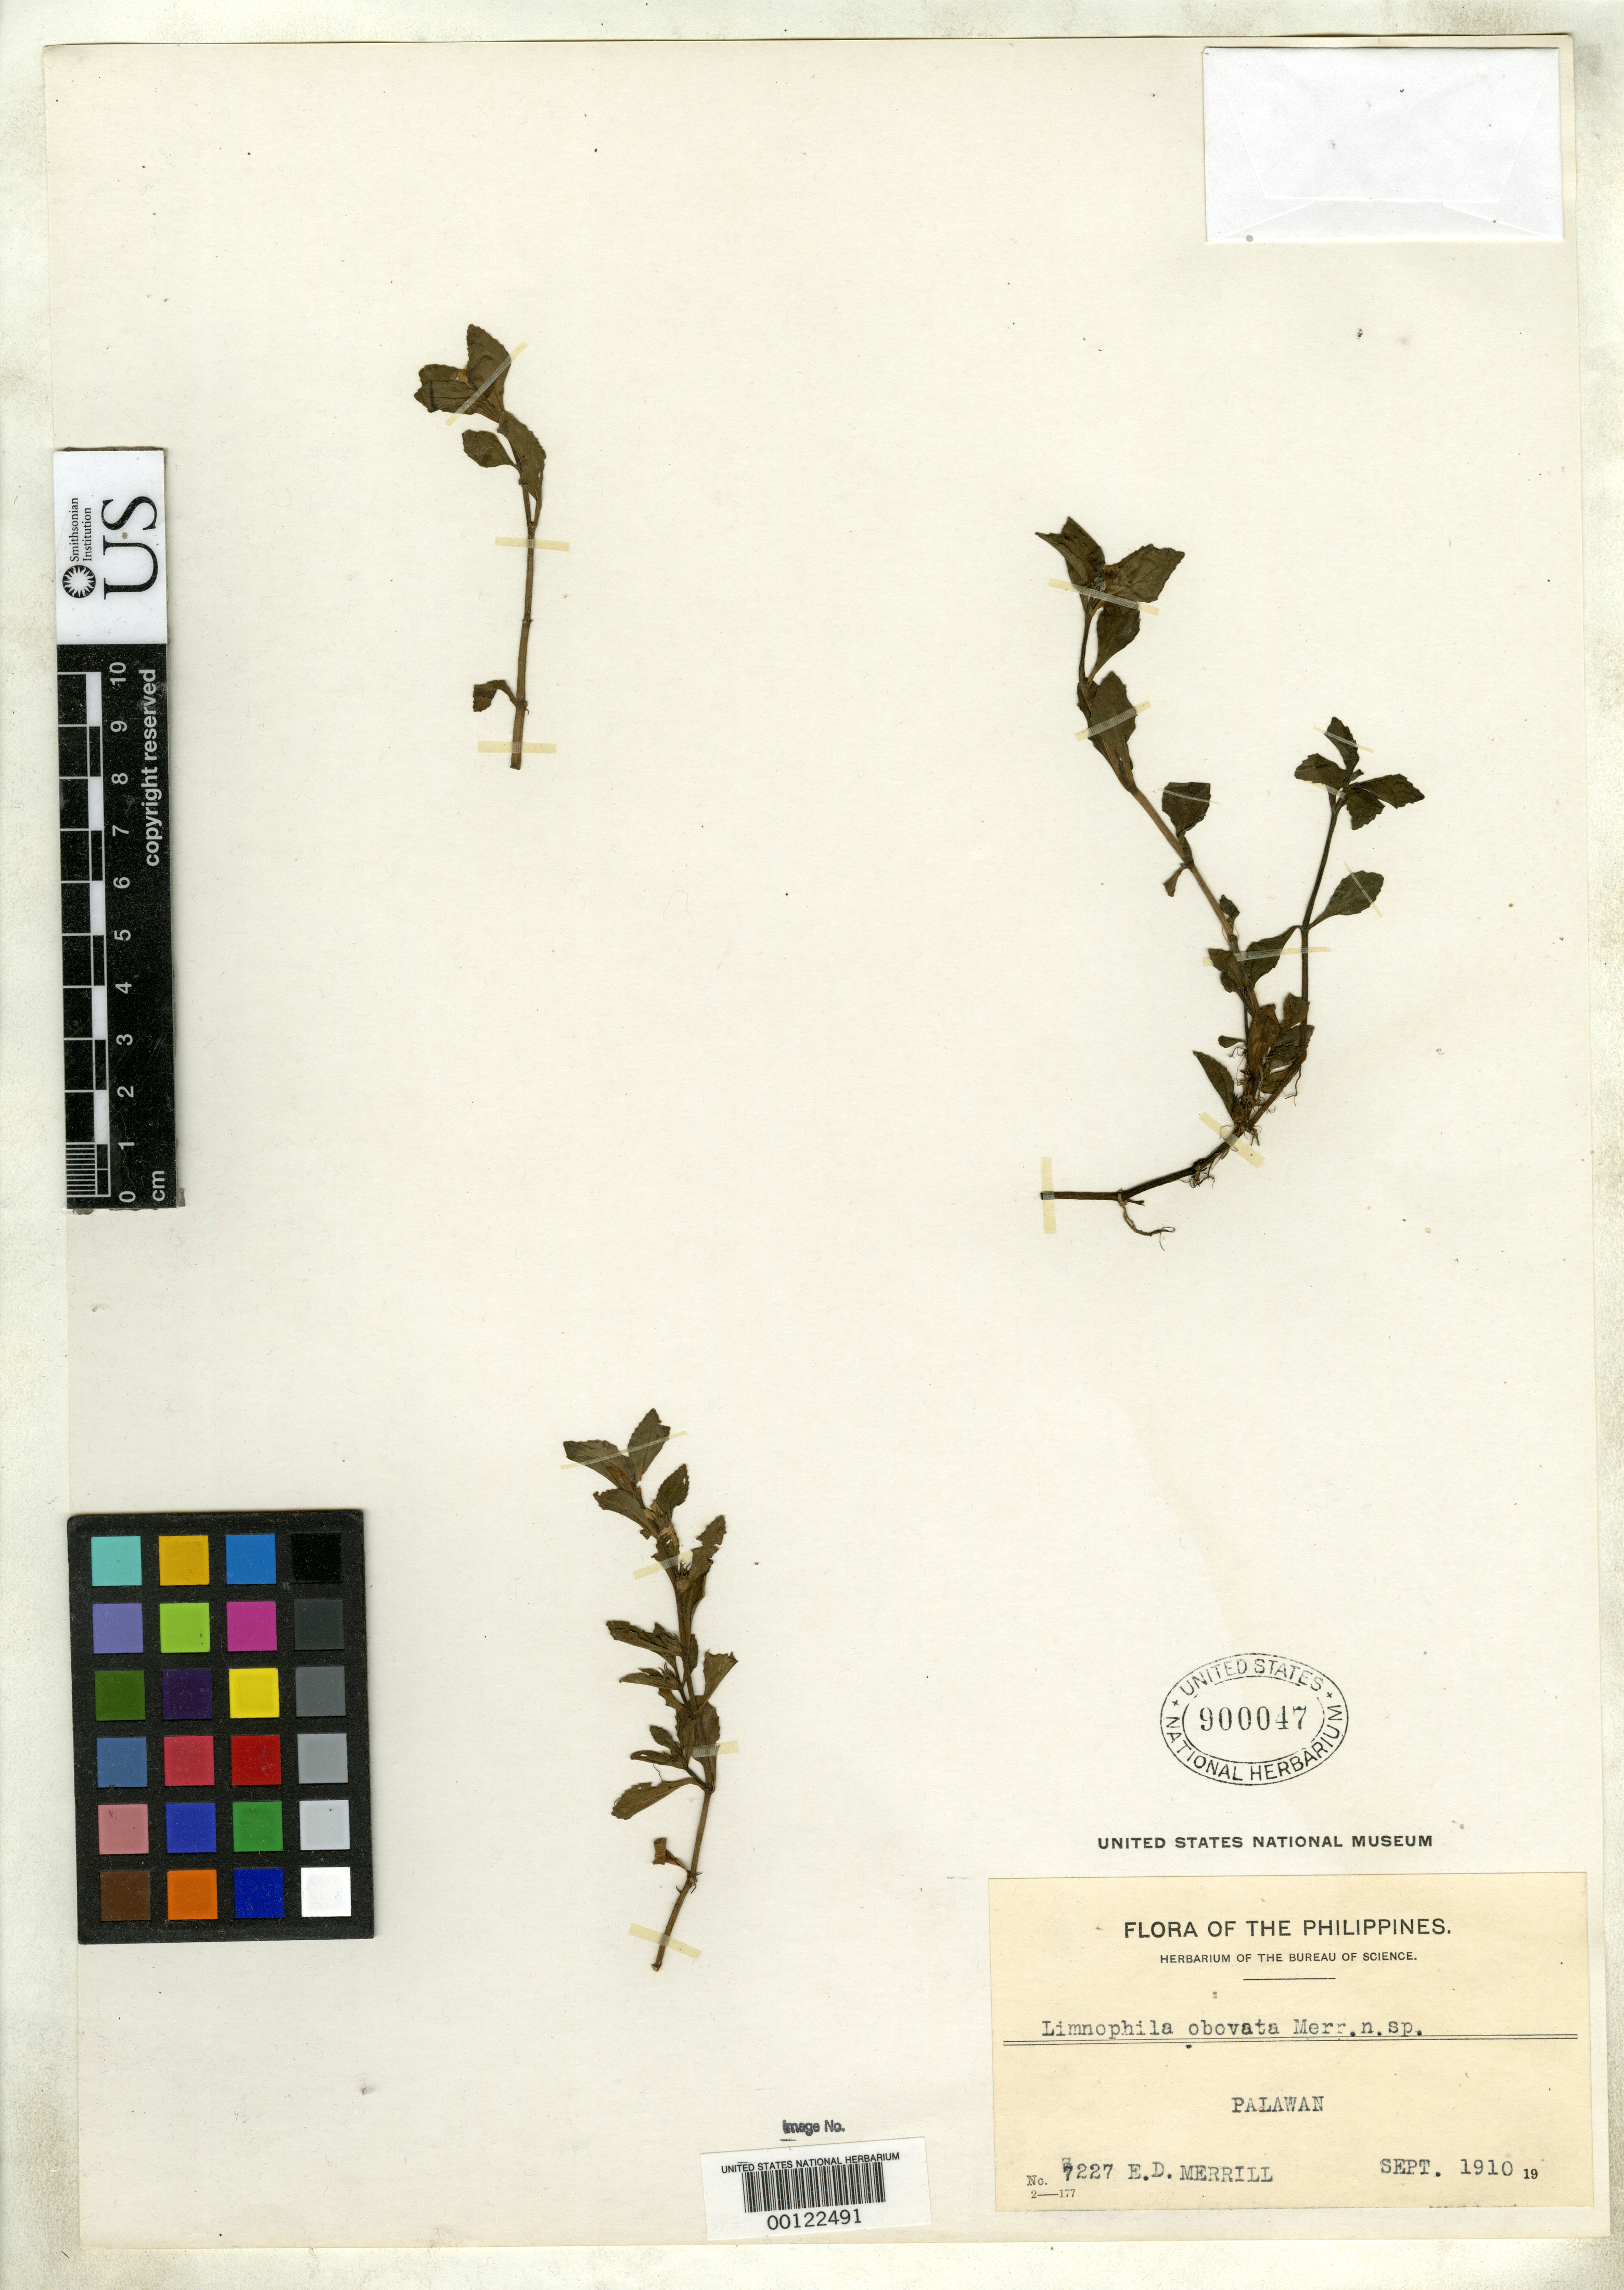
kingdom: Plantae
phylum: Tracheophyta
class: Magnoliopsida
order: Lamiales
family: Plantaginaceae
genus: Limnophila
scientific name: Limnophila obovata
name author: Merr.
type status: Isotype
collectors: E. D. Merrill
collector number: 7227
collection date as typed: Sep 1910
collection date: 1910-09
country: Philippines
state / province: Mimaropa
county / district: Palawan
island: Palawan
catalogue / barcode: US 900047